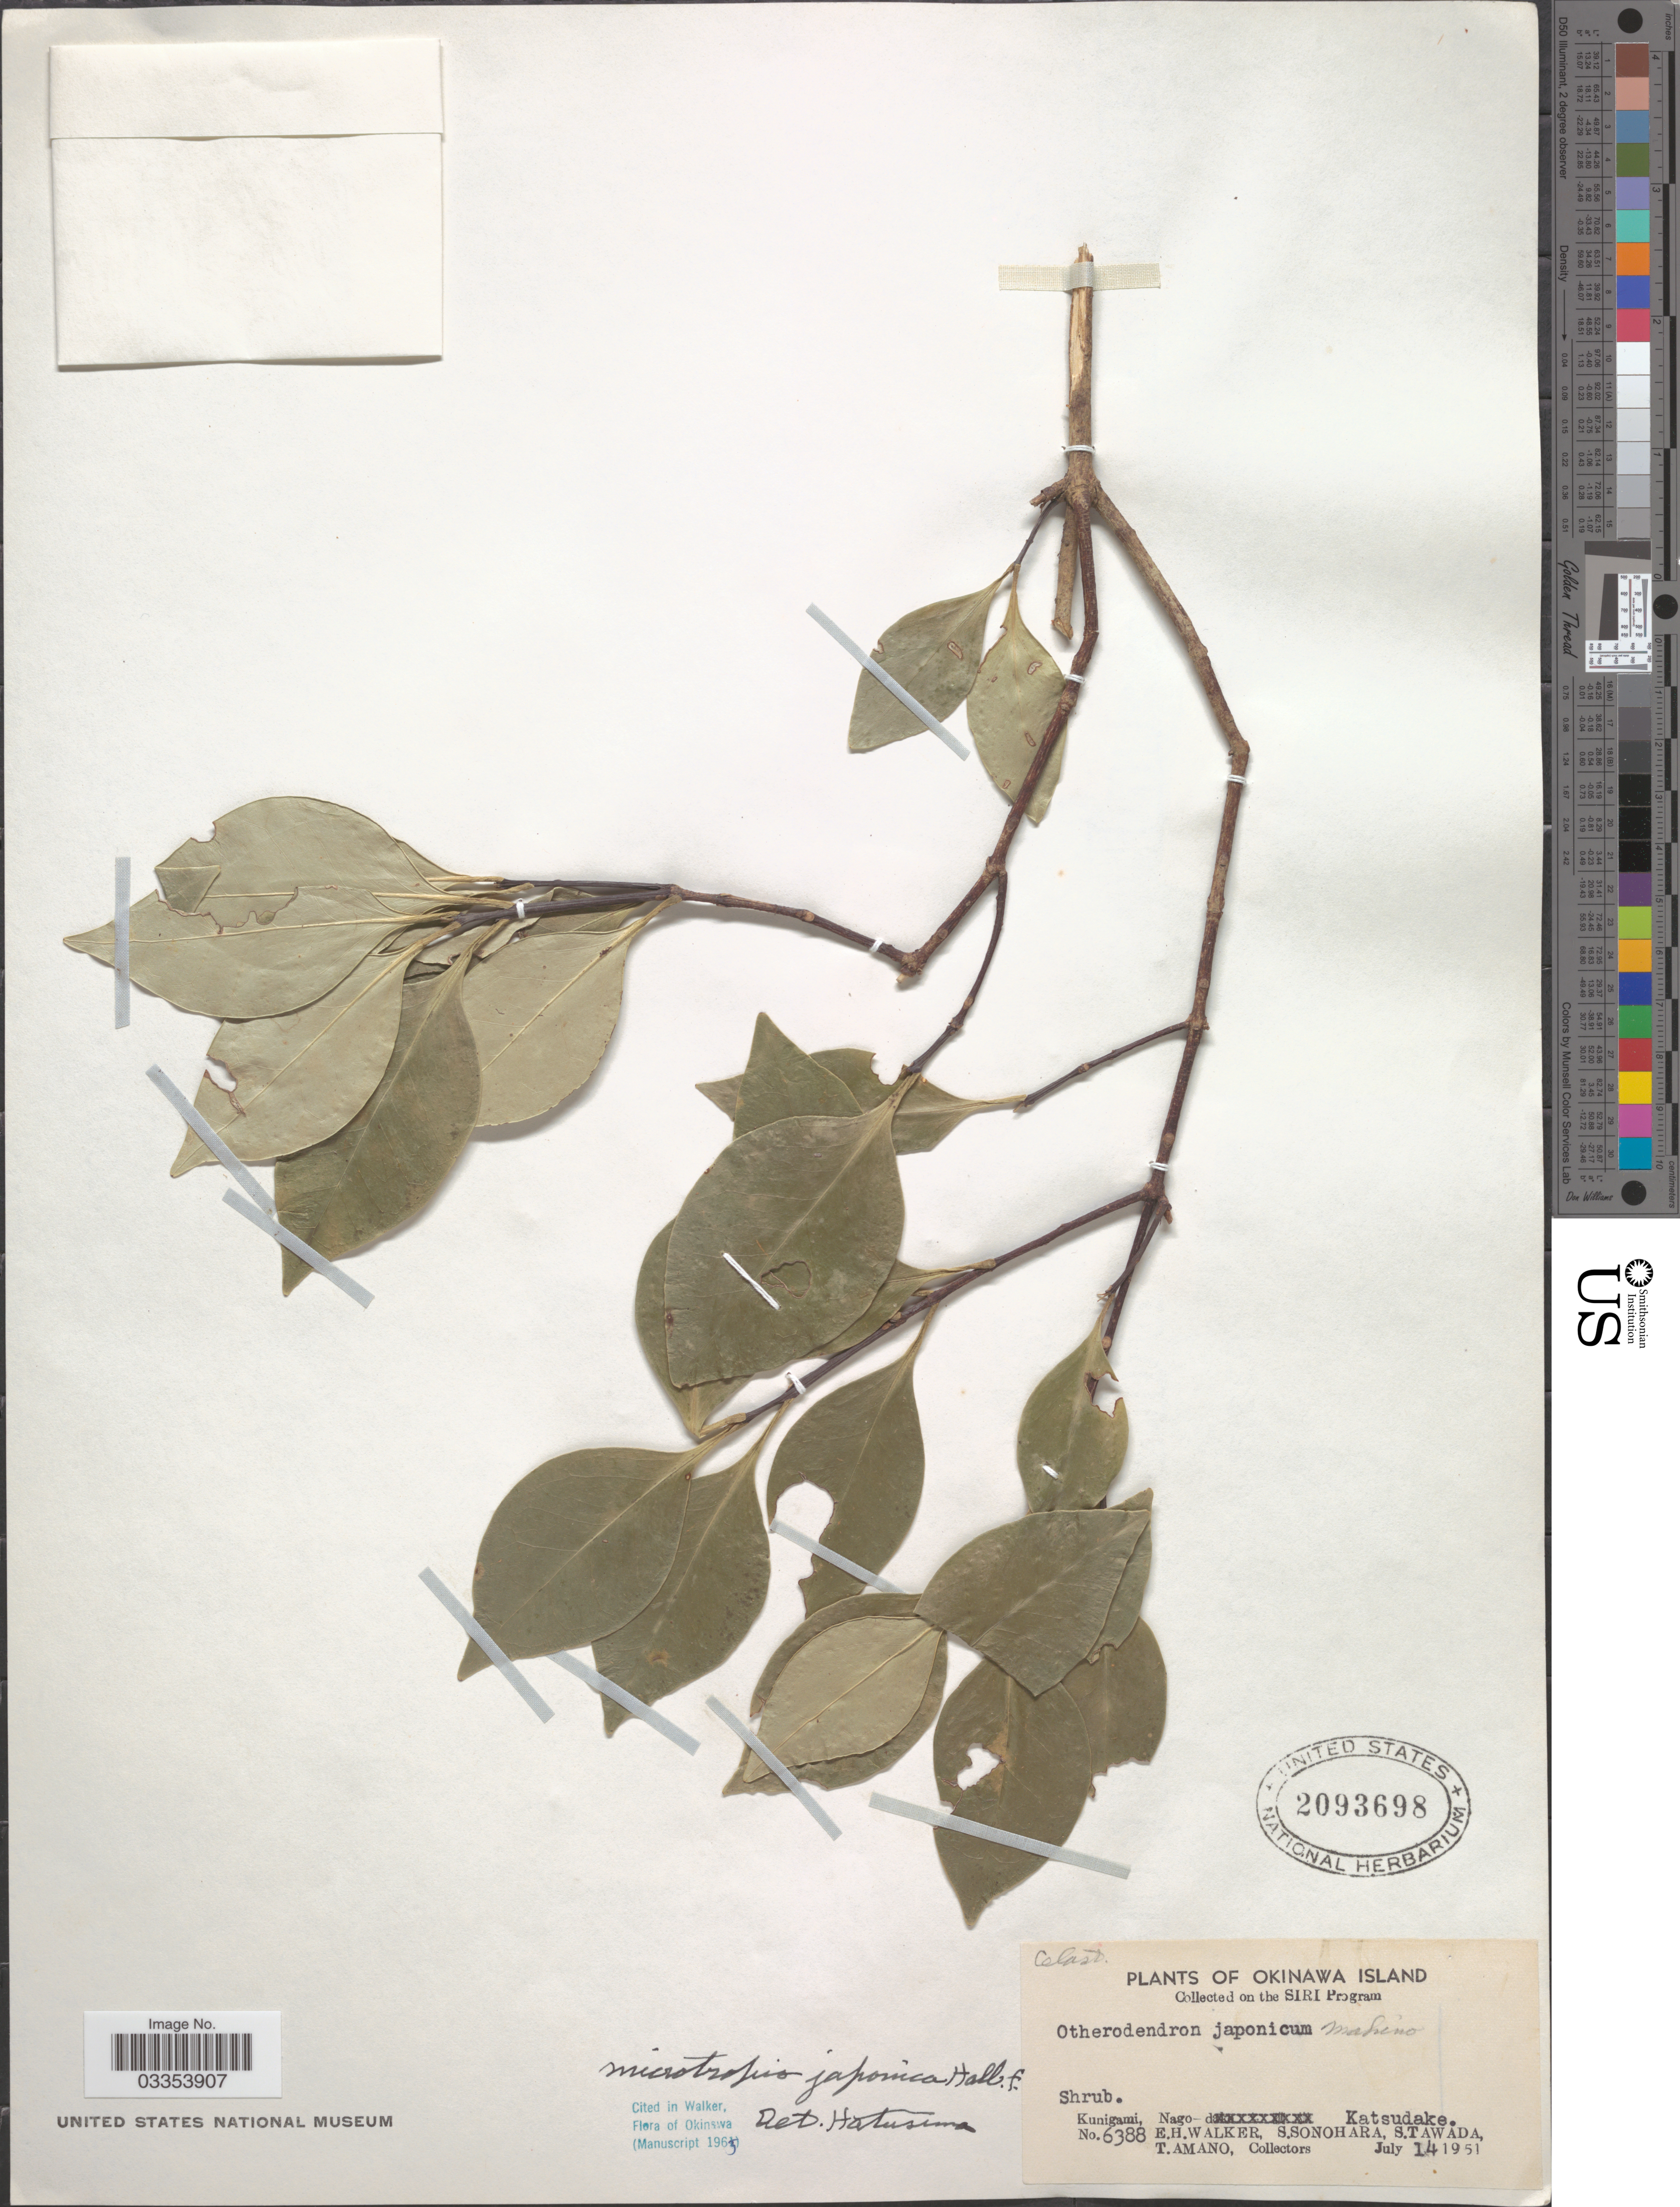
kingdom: Plantae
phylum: Tracheophyta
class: Magnoliopsida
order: Celastrales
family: Celastraceae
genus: Microtropis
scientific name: Microtropis japonica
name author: (Franch. & Sav.) Hallier f.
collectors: E. H. Walker, S. Sonohara, S. Tawada & T. Amano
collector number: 6388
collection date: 1951-07-14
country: Japan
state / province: Okinawa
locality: Okinawa Island. Kunigami, Nago.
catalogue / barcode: US 2093698